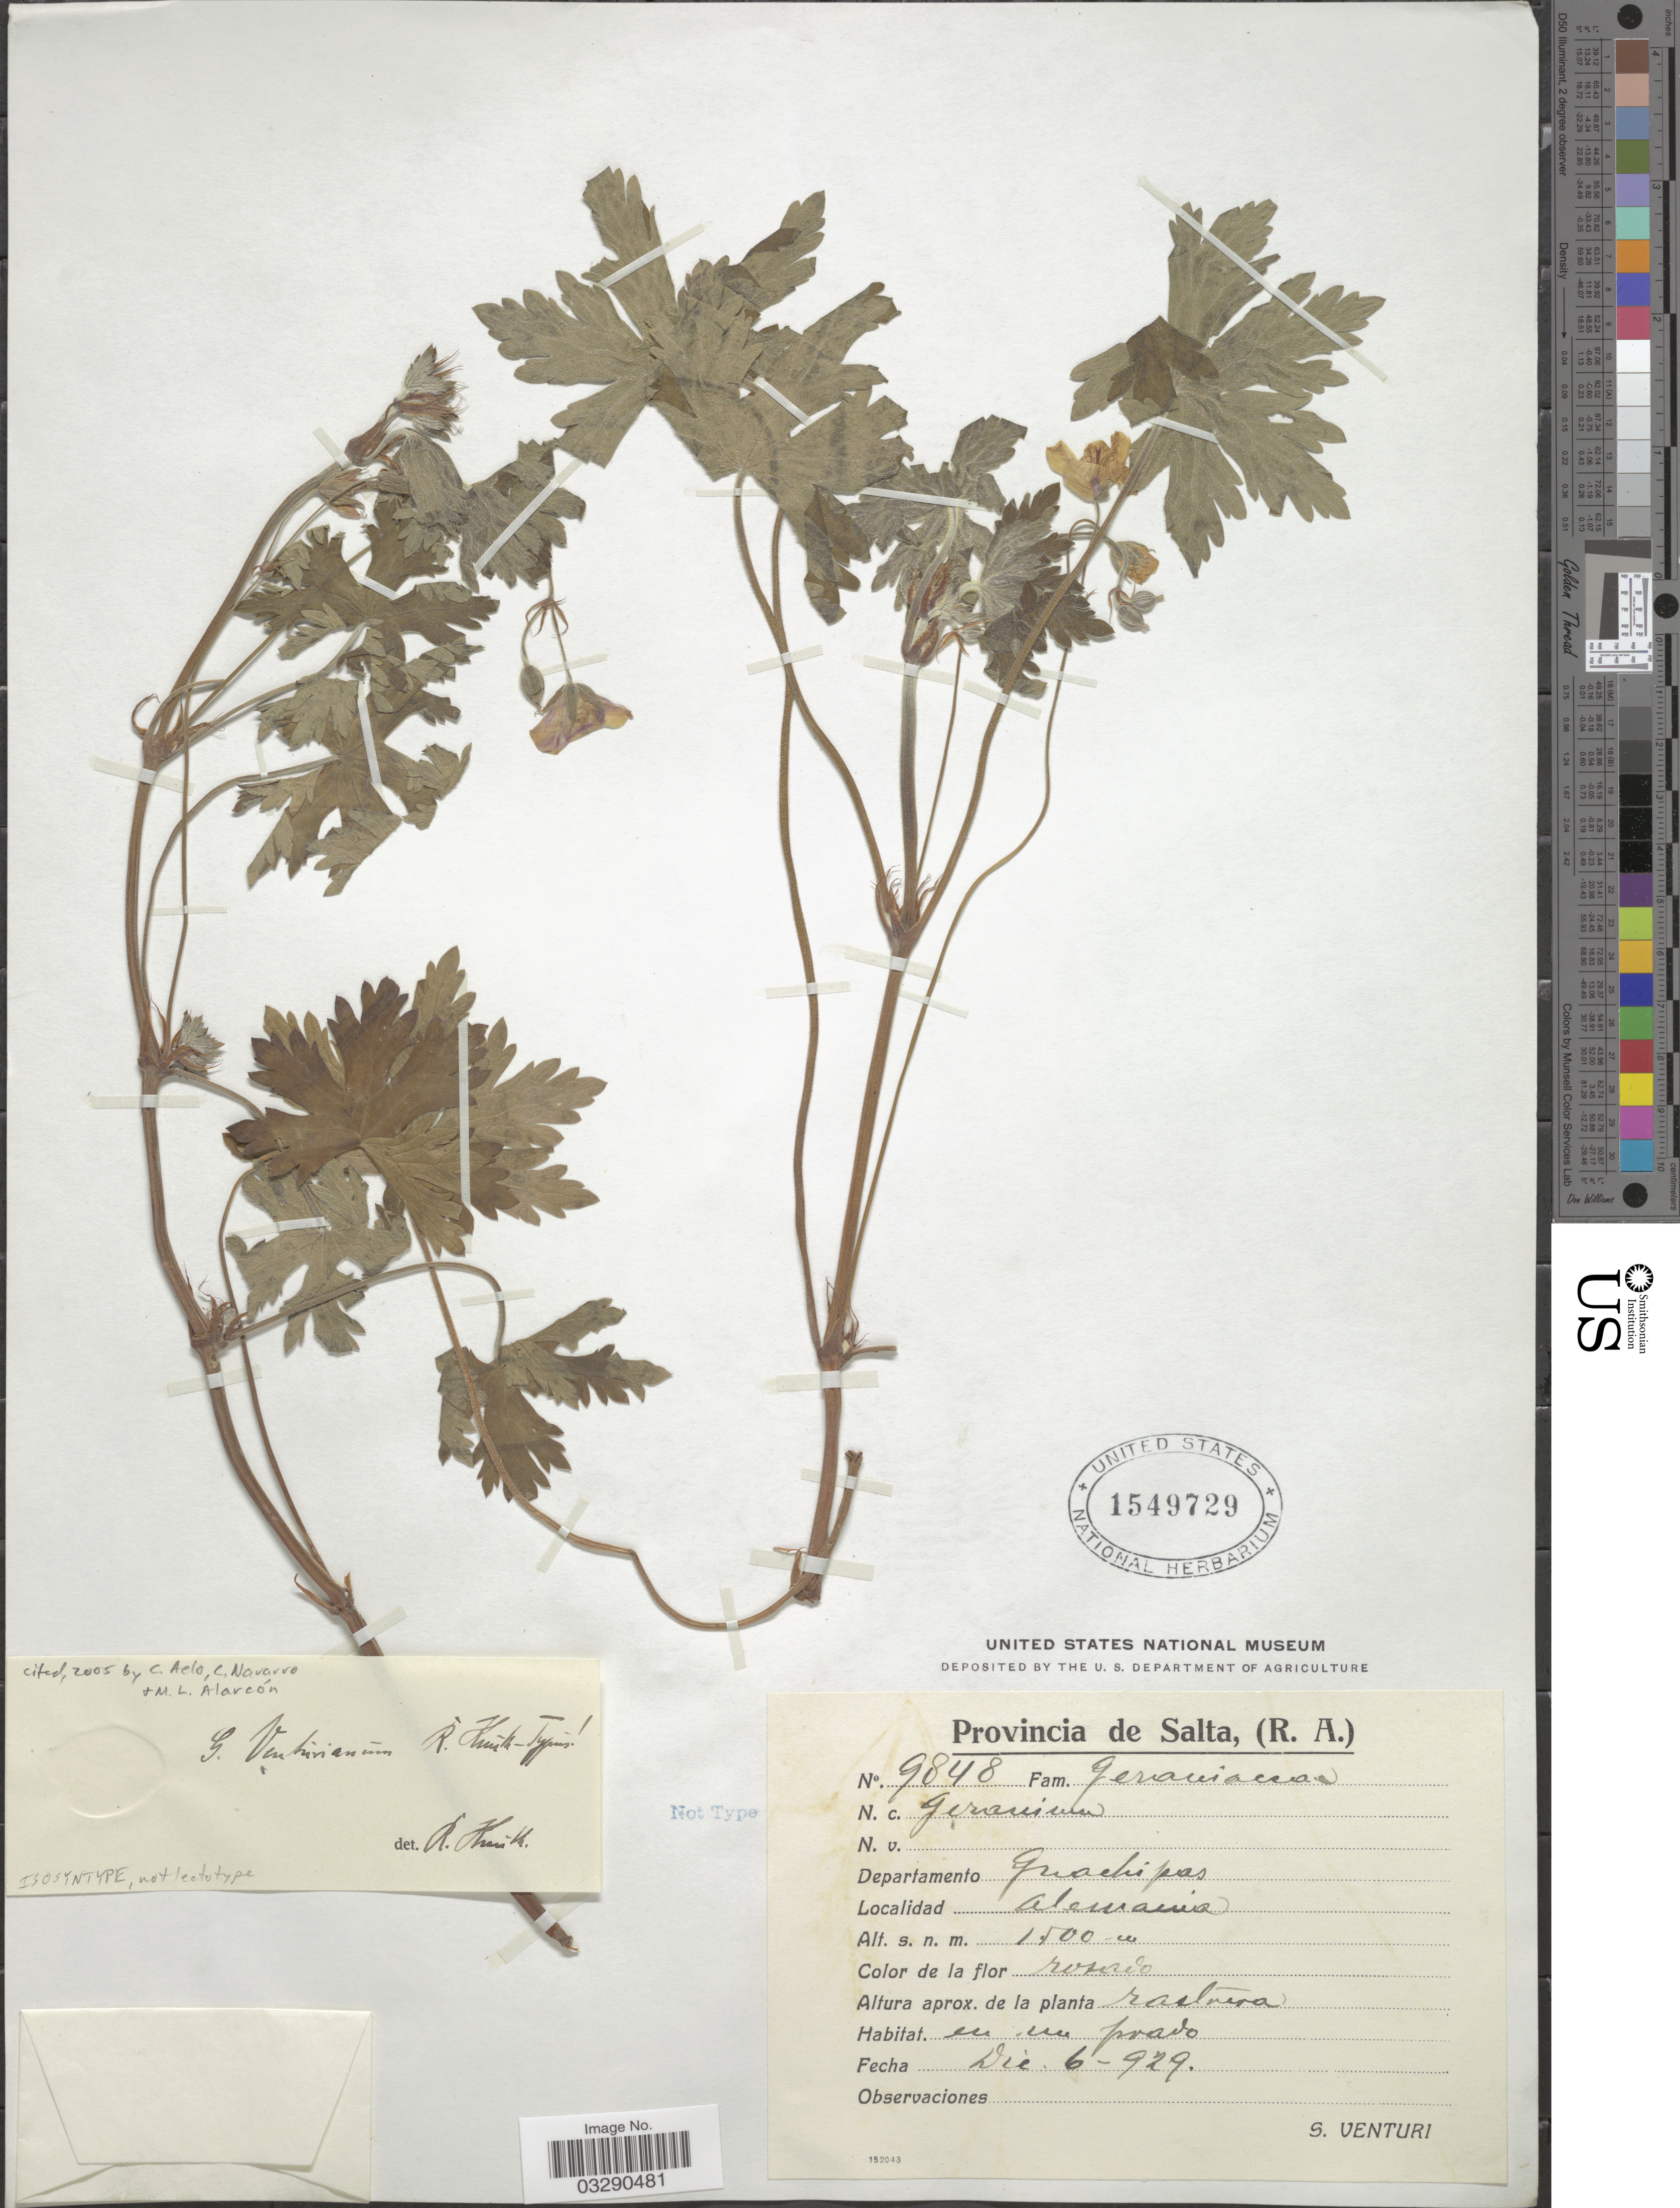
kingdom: Plantae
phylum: Tracheophyta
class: Magnoliopsida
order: Geraniales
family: Geraniaceae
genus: Geranium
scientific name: Geranium venturianum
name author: R. Knuth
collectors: S. Venturi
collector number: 9848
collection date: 1929-12-06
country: Argentina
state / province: Salta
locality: Departamento Guachipas. Alemania.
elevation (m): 1500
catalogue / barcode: US 1549729